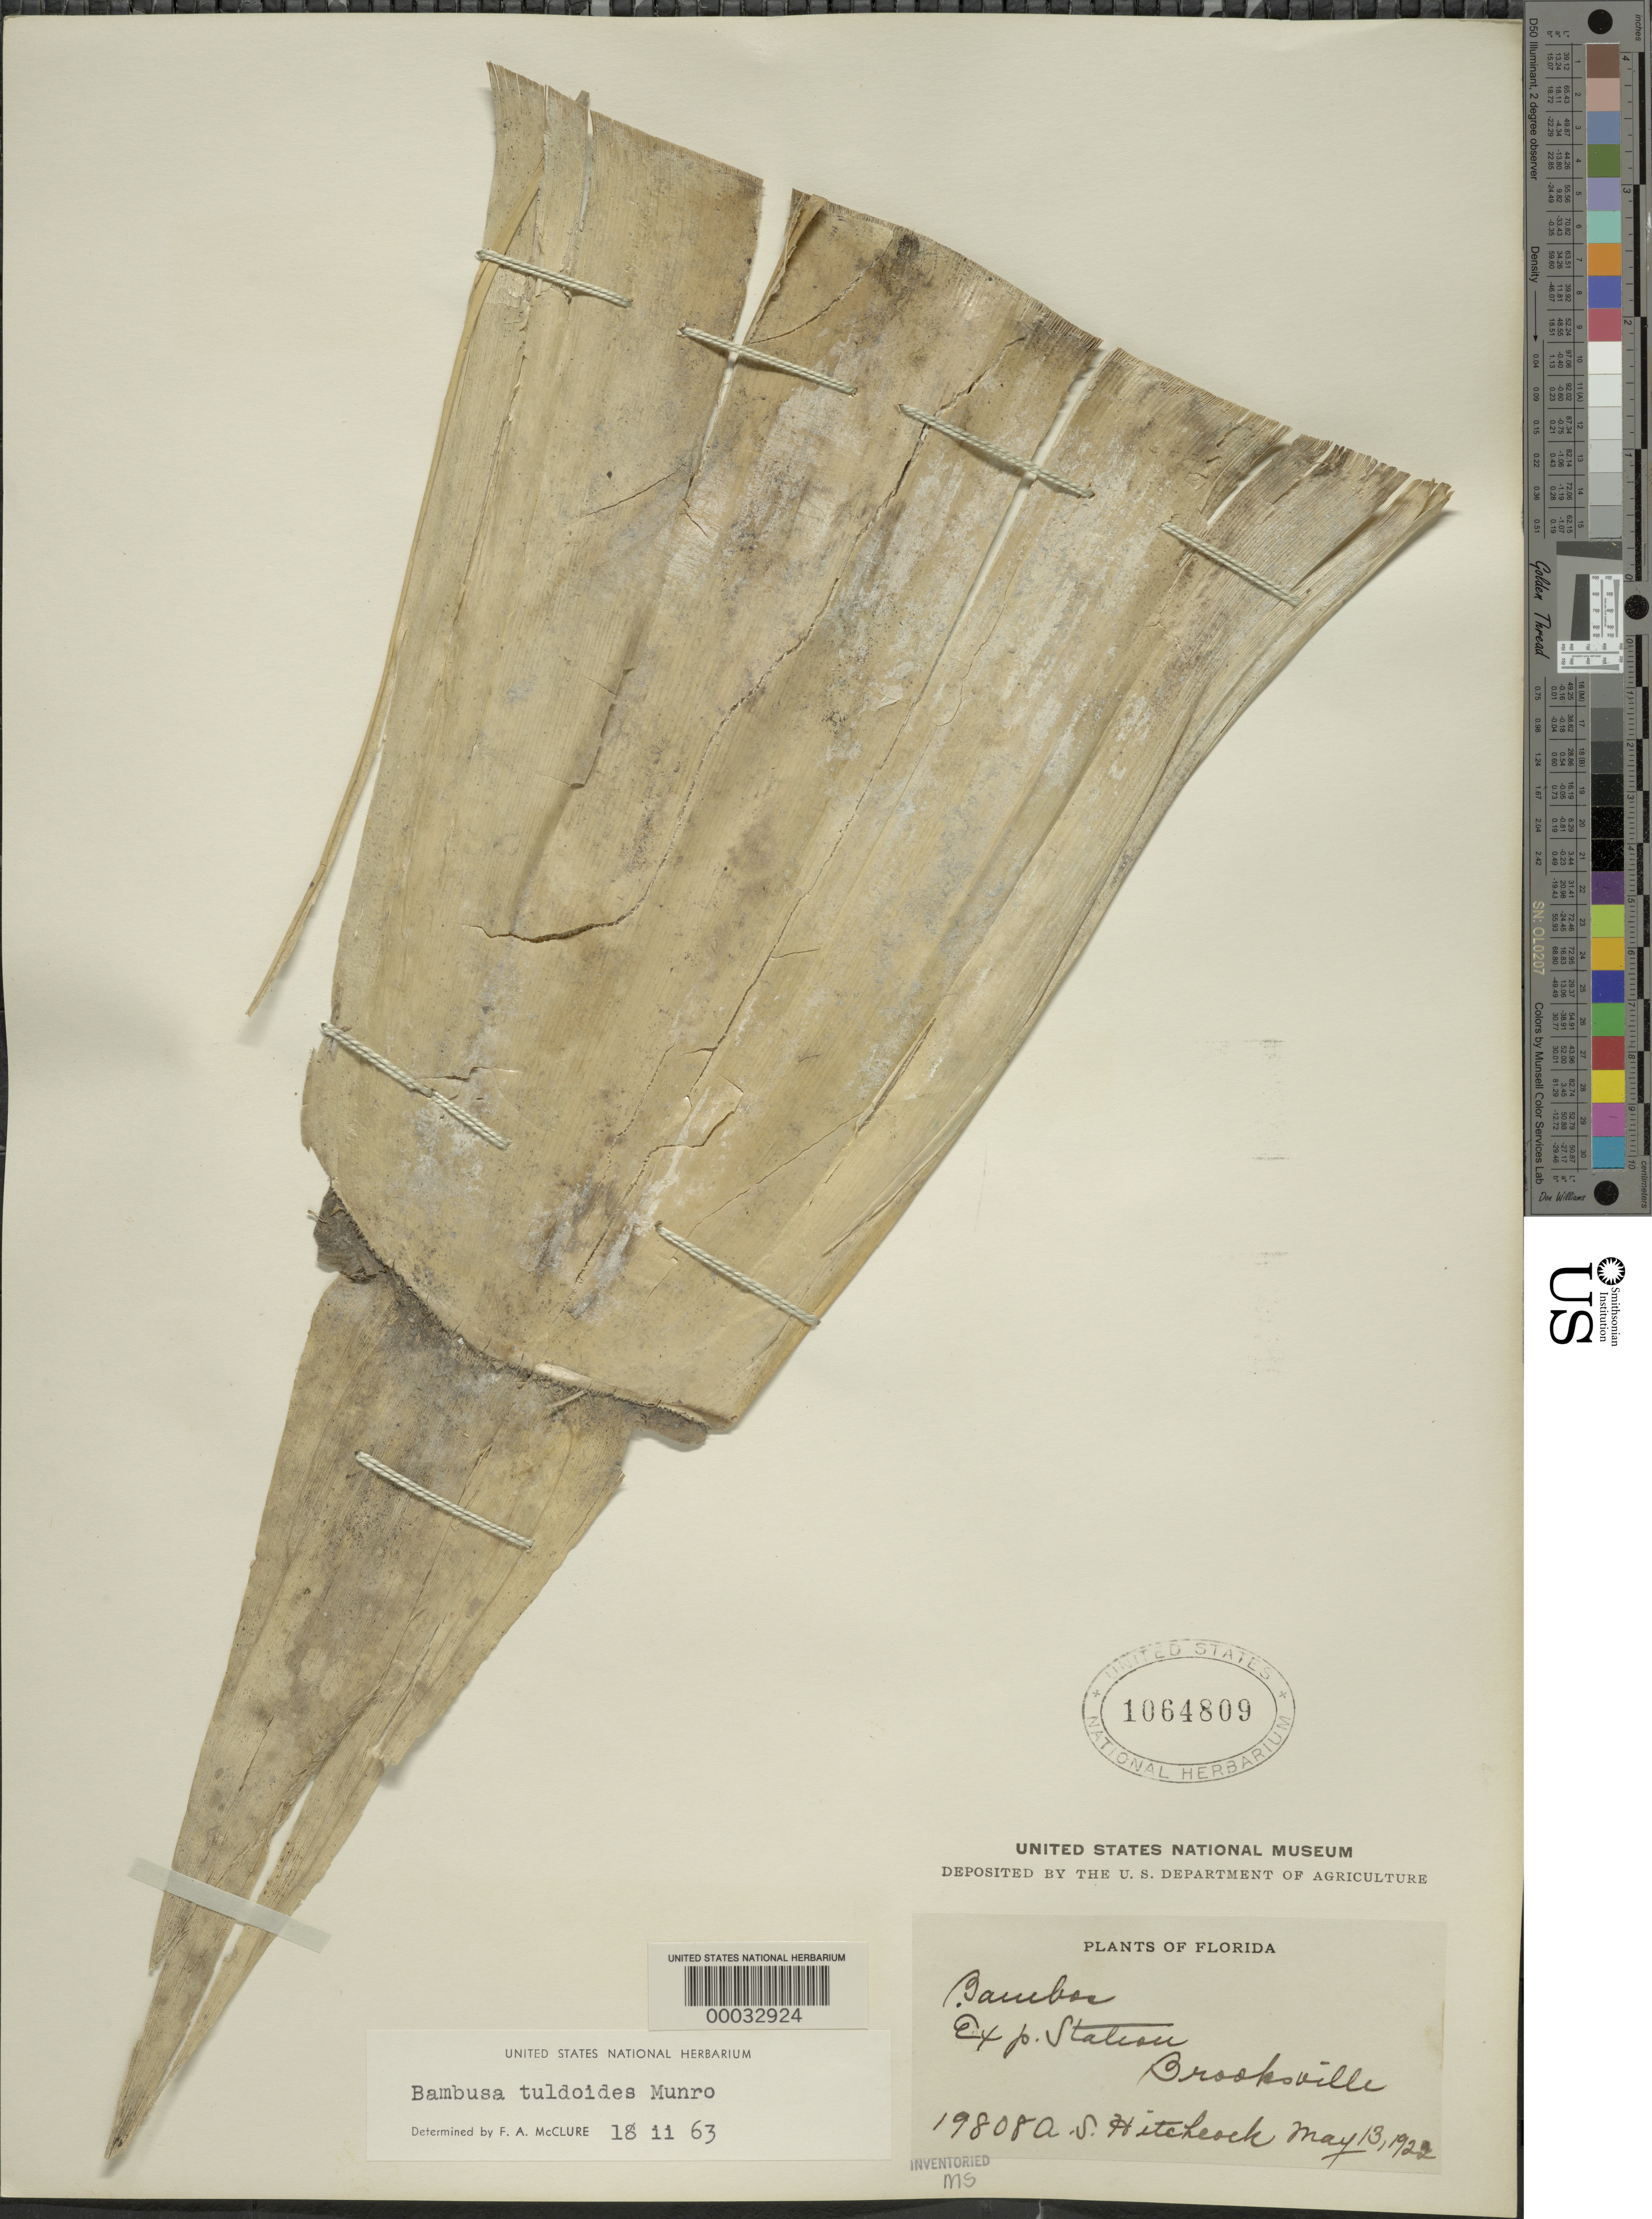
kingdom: Plantae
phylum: Tracheophyta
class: Liliopsida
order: Poales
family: Poaceae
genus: Bambusa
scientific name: Bambusa tuldoides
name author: Munro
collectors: A. S. Hitchcock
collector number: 19808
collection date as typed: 13 May 1922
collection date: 1922-05-13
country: United States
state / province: Florida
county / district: Hernando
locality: Plant introduction station-brooksville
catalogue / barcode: US 1064809